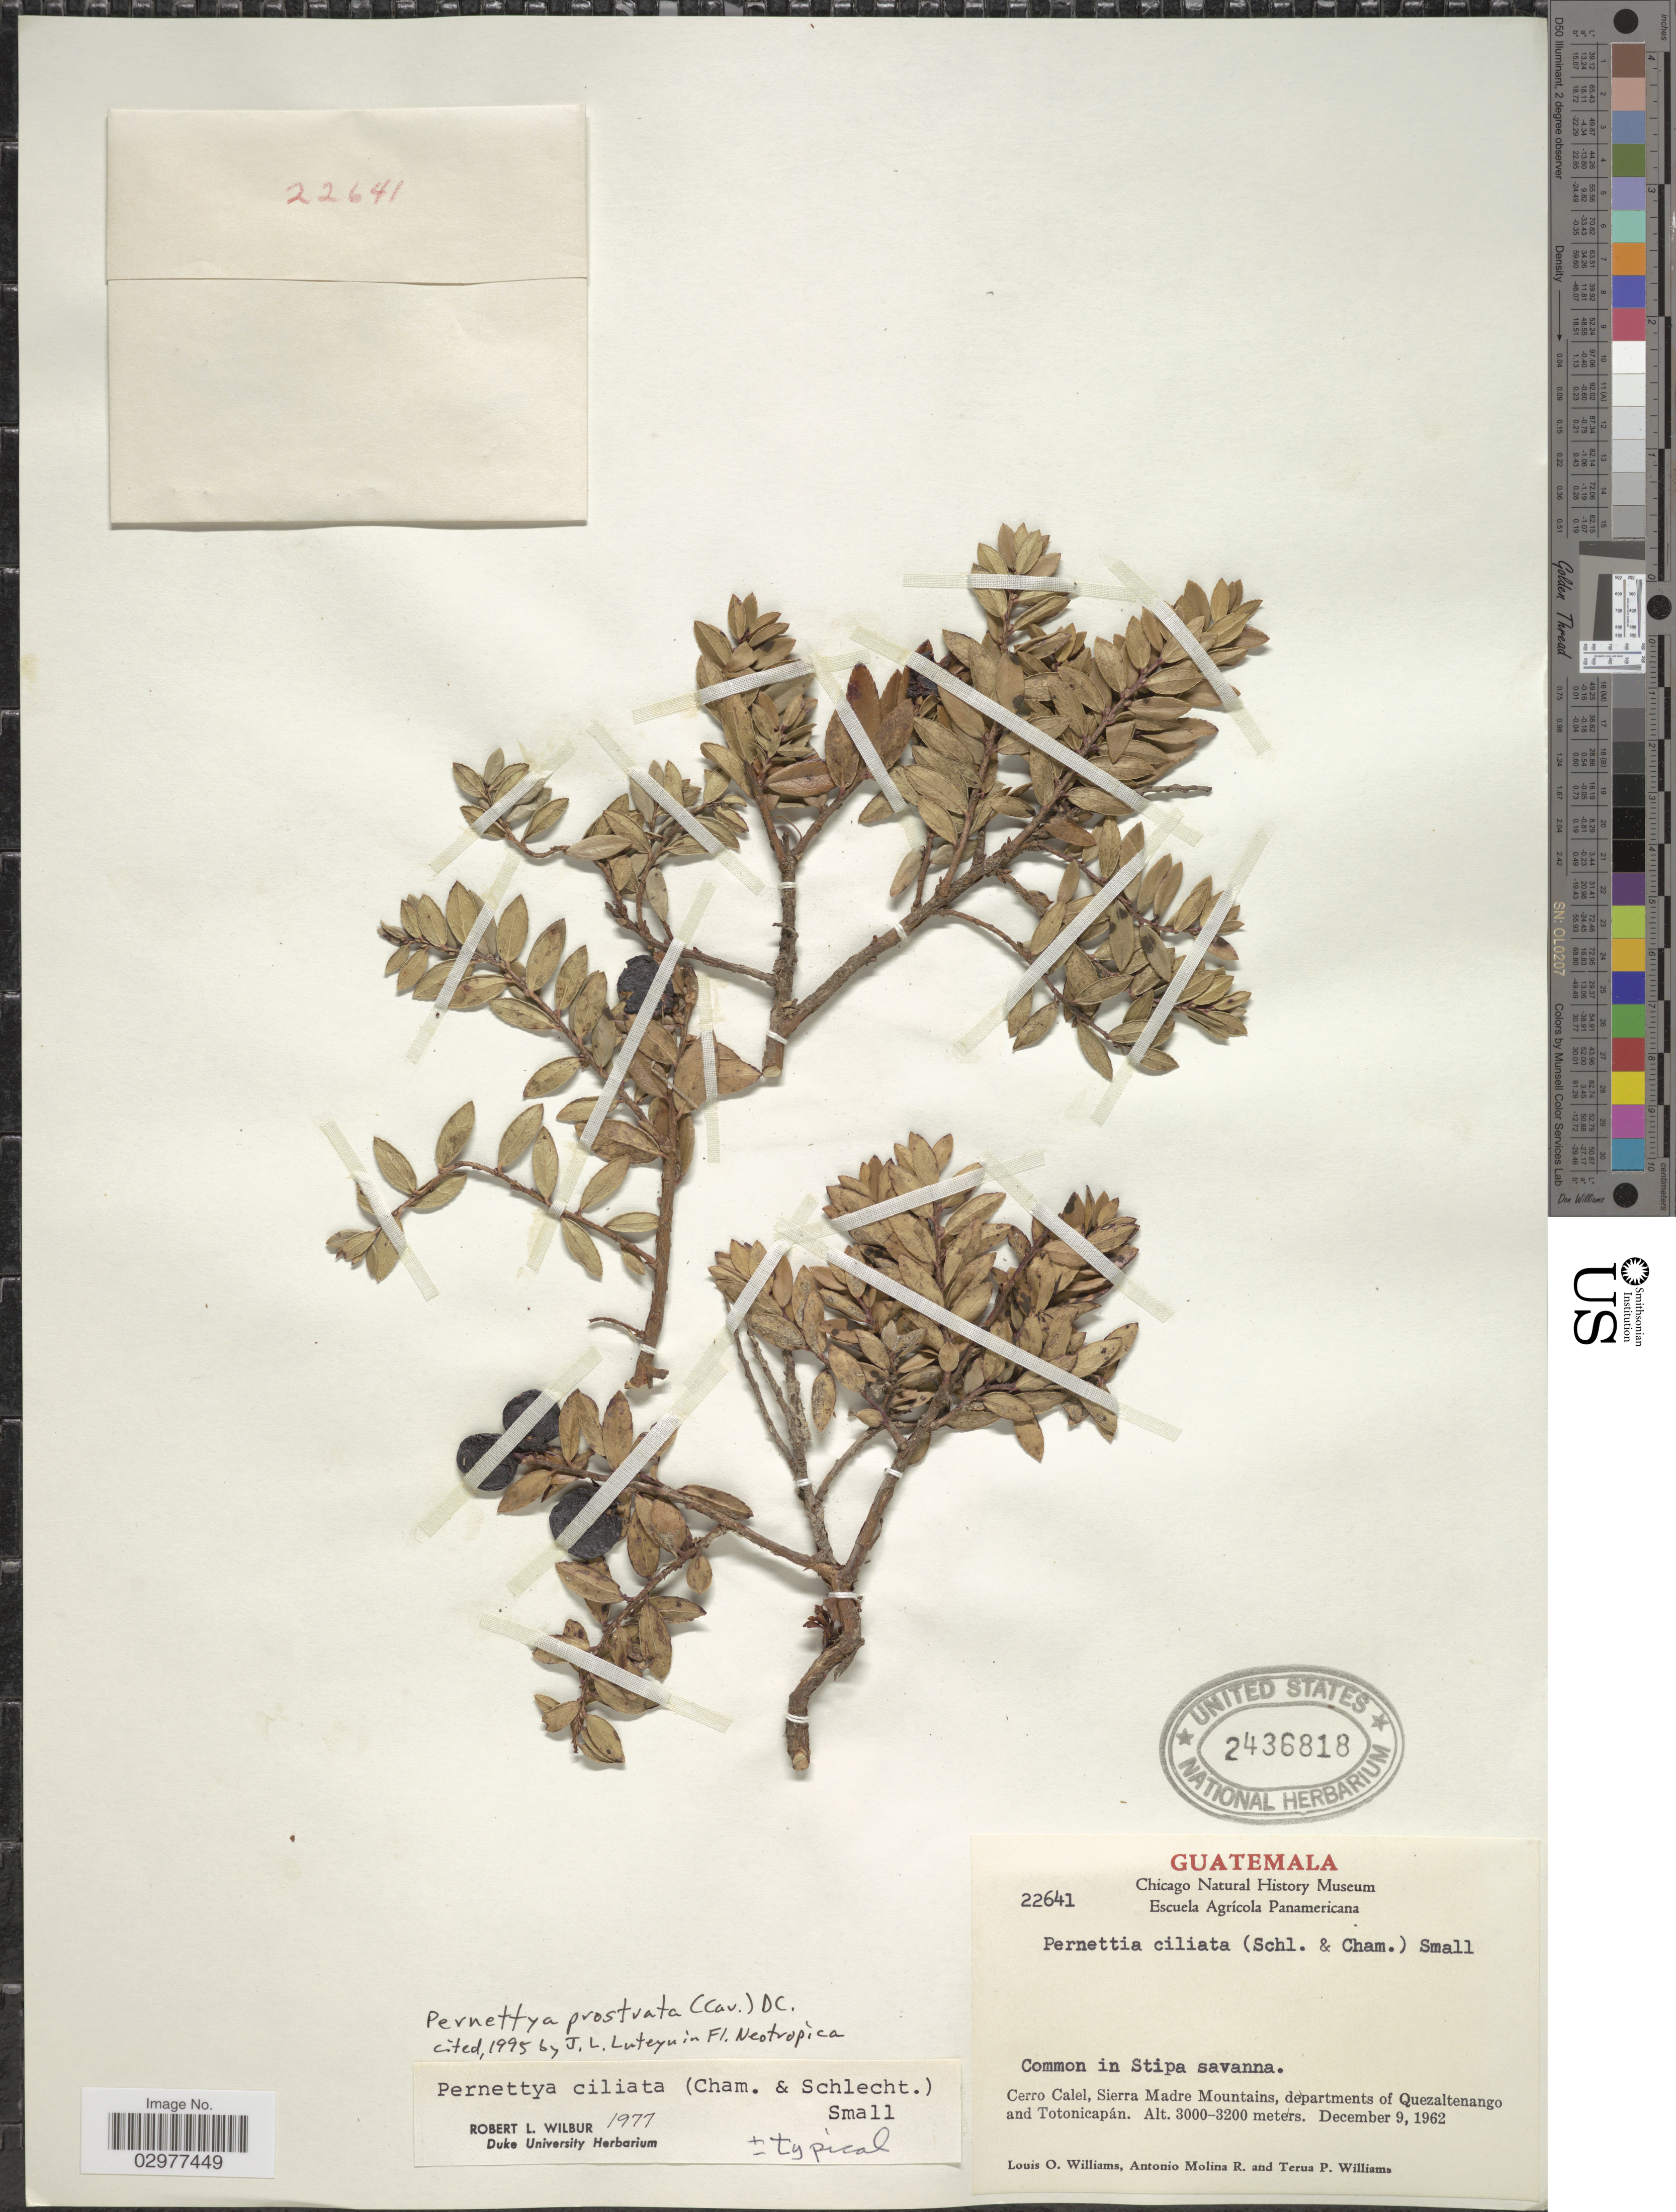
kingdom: Plantae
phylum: Tracheophyta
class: Magnoliopsida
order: Ericales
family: Ericaceae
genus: Pernettya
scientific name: Pernettya prostrata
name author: (Cav.) DC.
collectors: L. O. Williams, A. Molina R. & T. Williams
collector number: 22641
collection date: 1962-12-09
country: Guatemala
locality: Cerro Calel, Sierra Madre Mountains, departments of Quezaltenango and Totonicapán.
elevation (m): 3000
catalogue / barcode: US 2436818